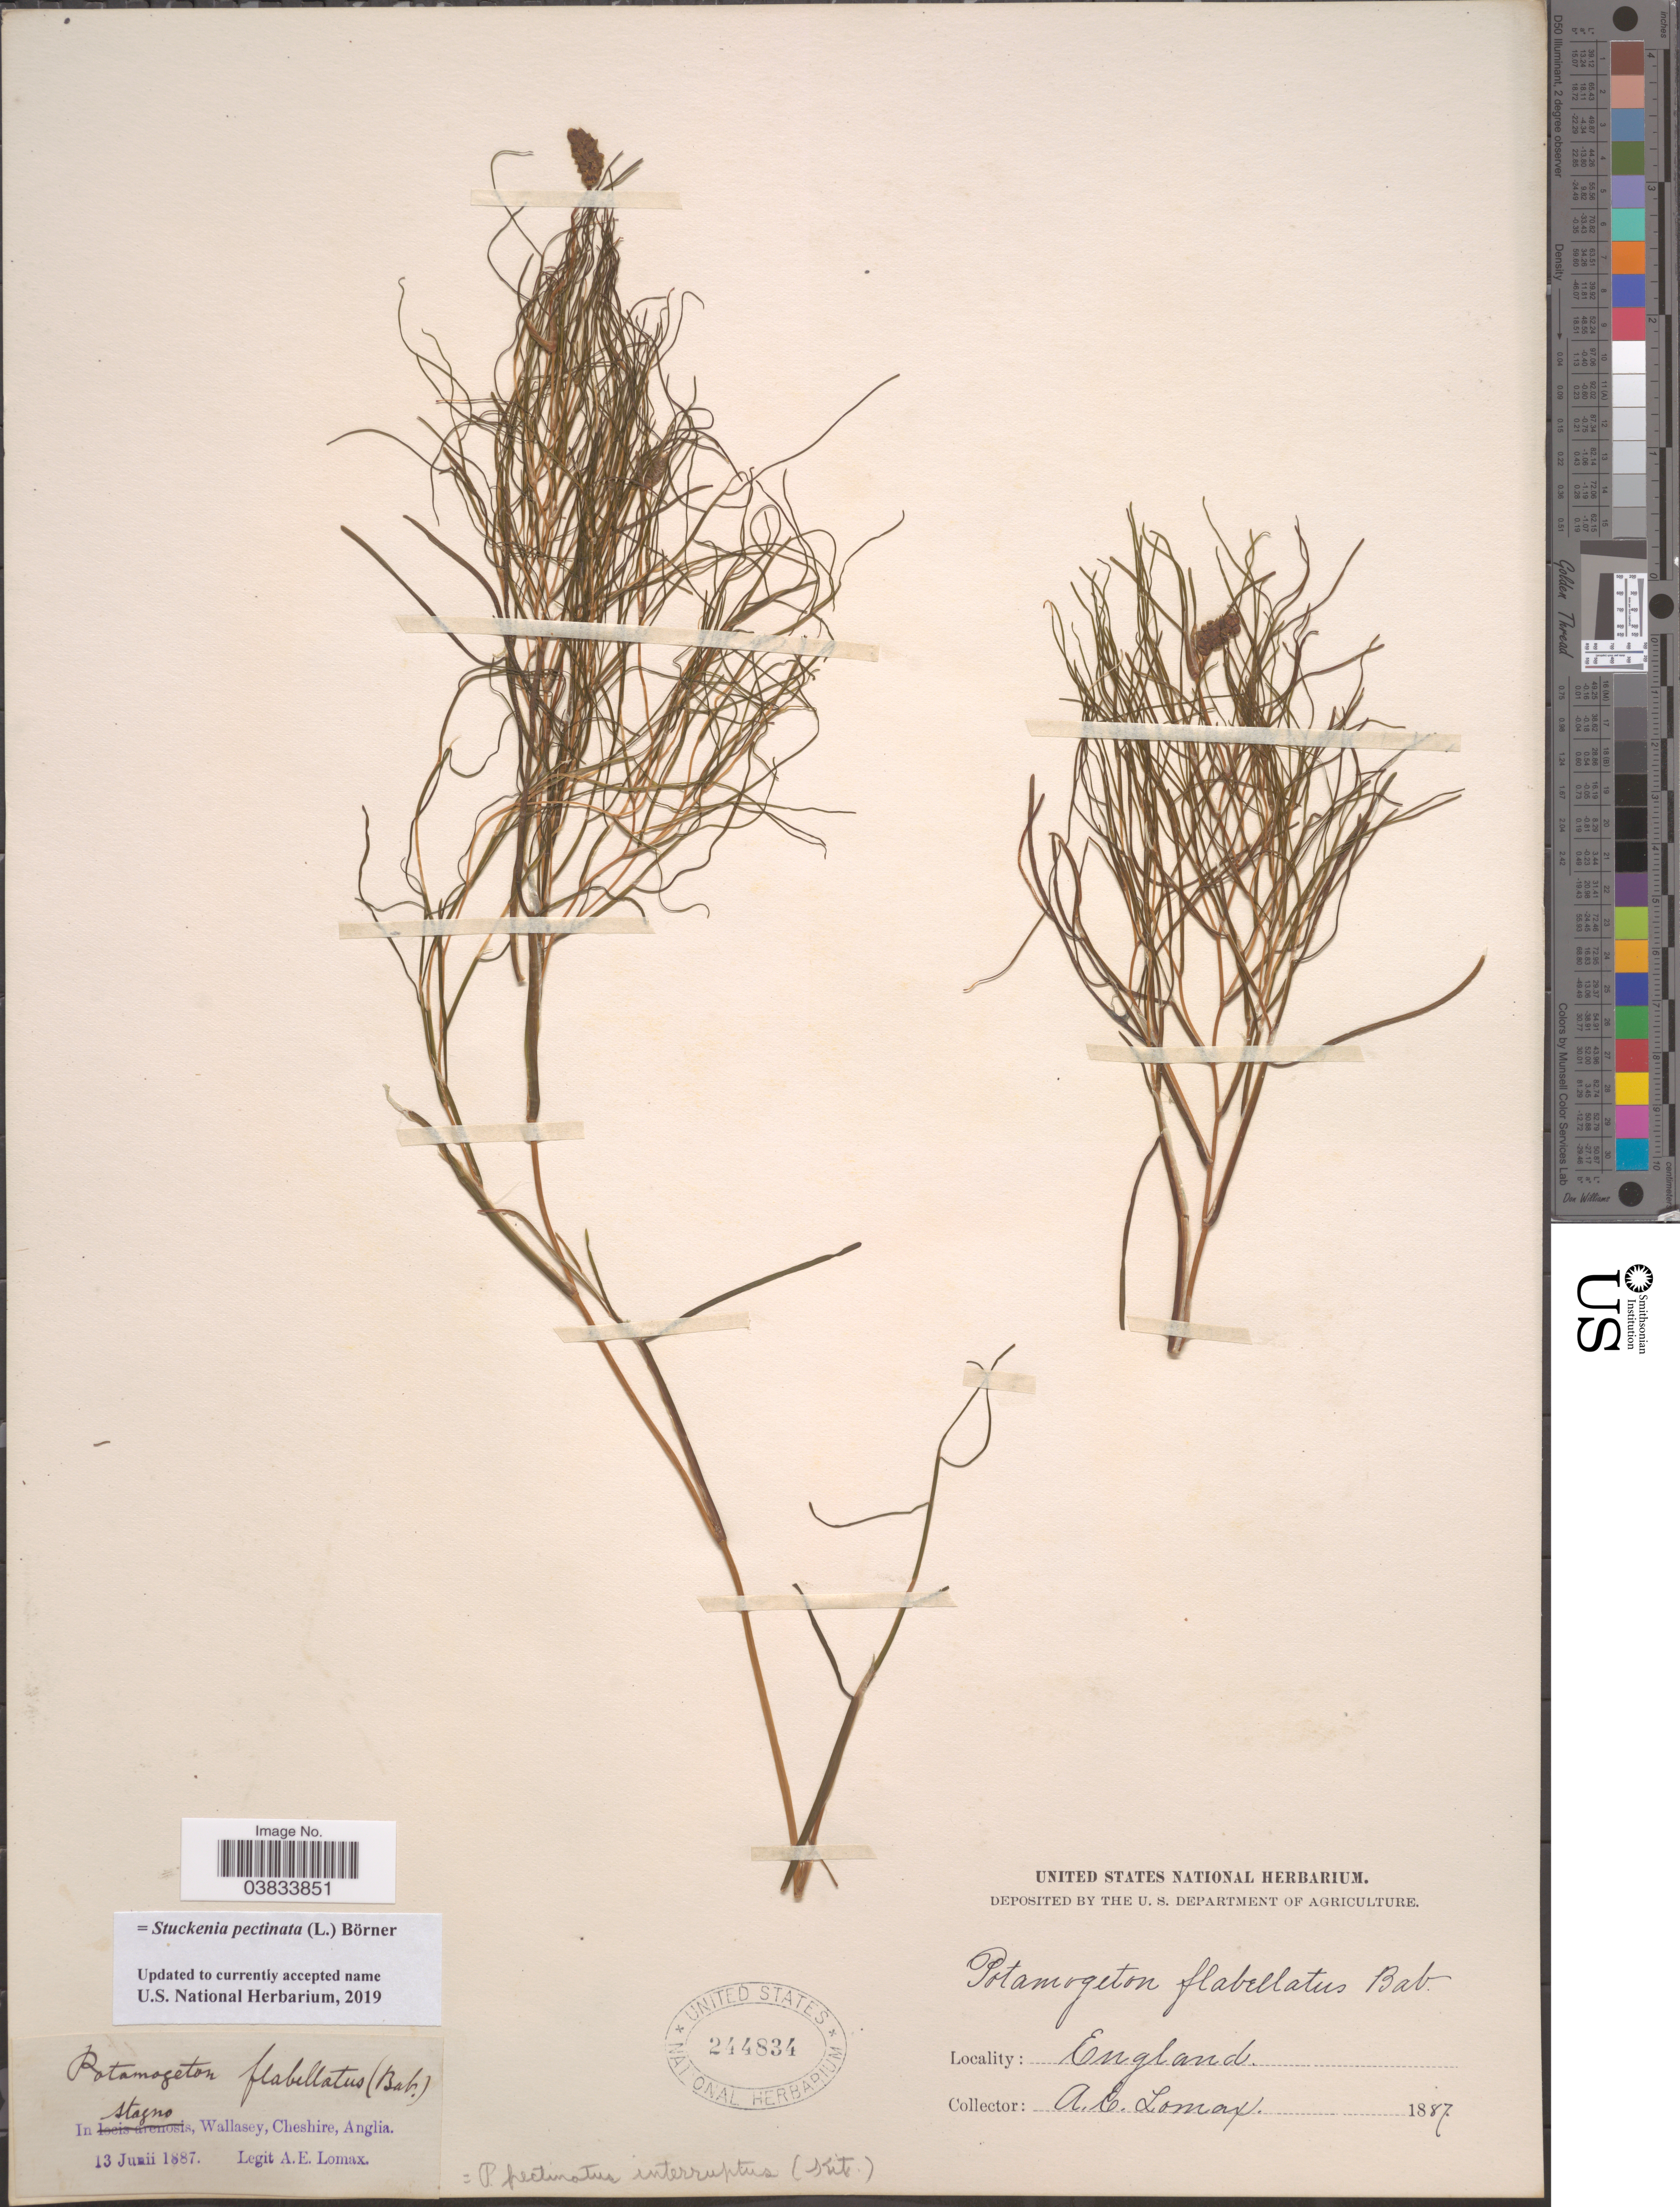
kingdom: Plantae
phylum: Tracheophyta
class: Liliopsida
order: Alismatales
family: Potamogetonaceae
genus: Stuckenia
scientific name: Stuckenia pectinata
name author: (L.) Börner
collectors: A. Lomax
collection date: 1887-06-13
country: United Kingdom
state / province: England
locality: In stagno, Wallasey, Cheshire, Anglia.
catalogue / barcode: US 244834